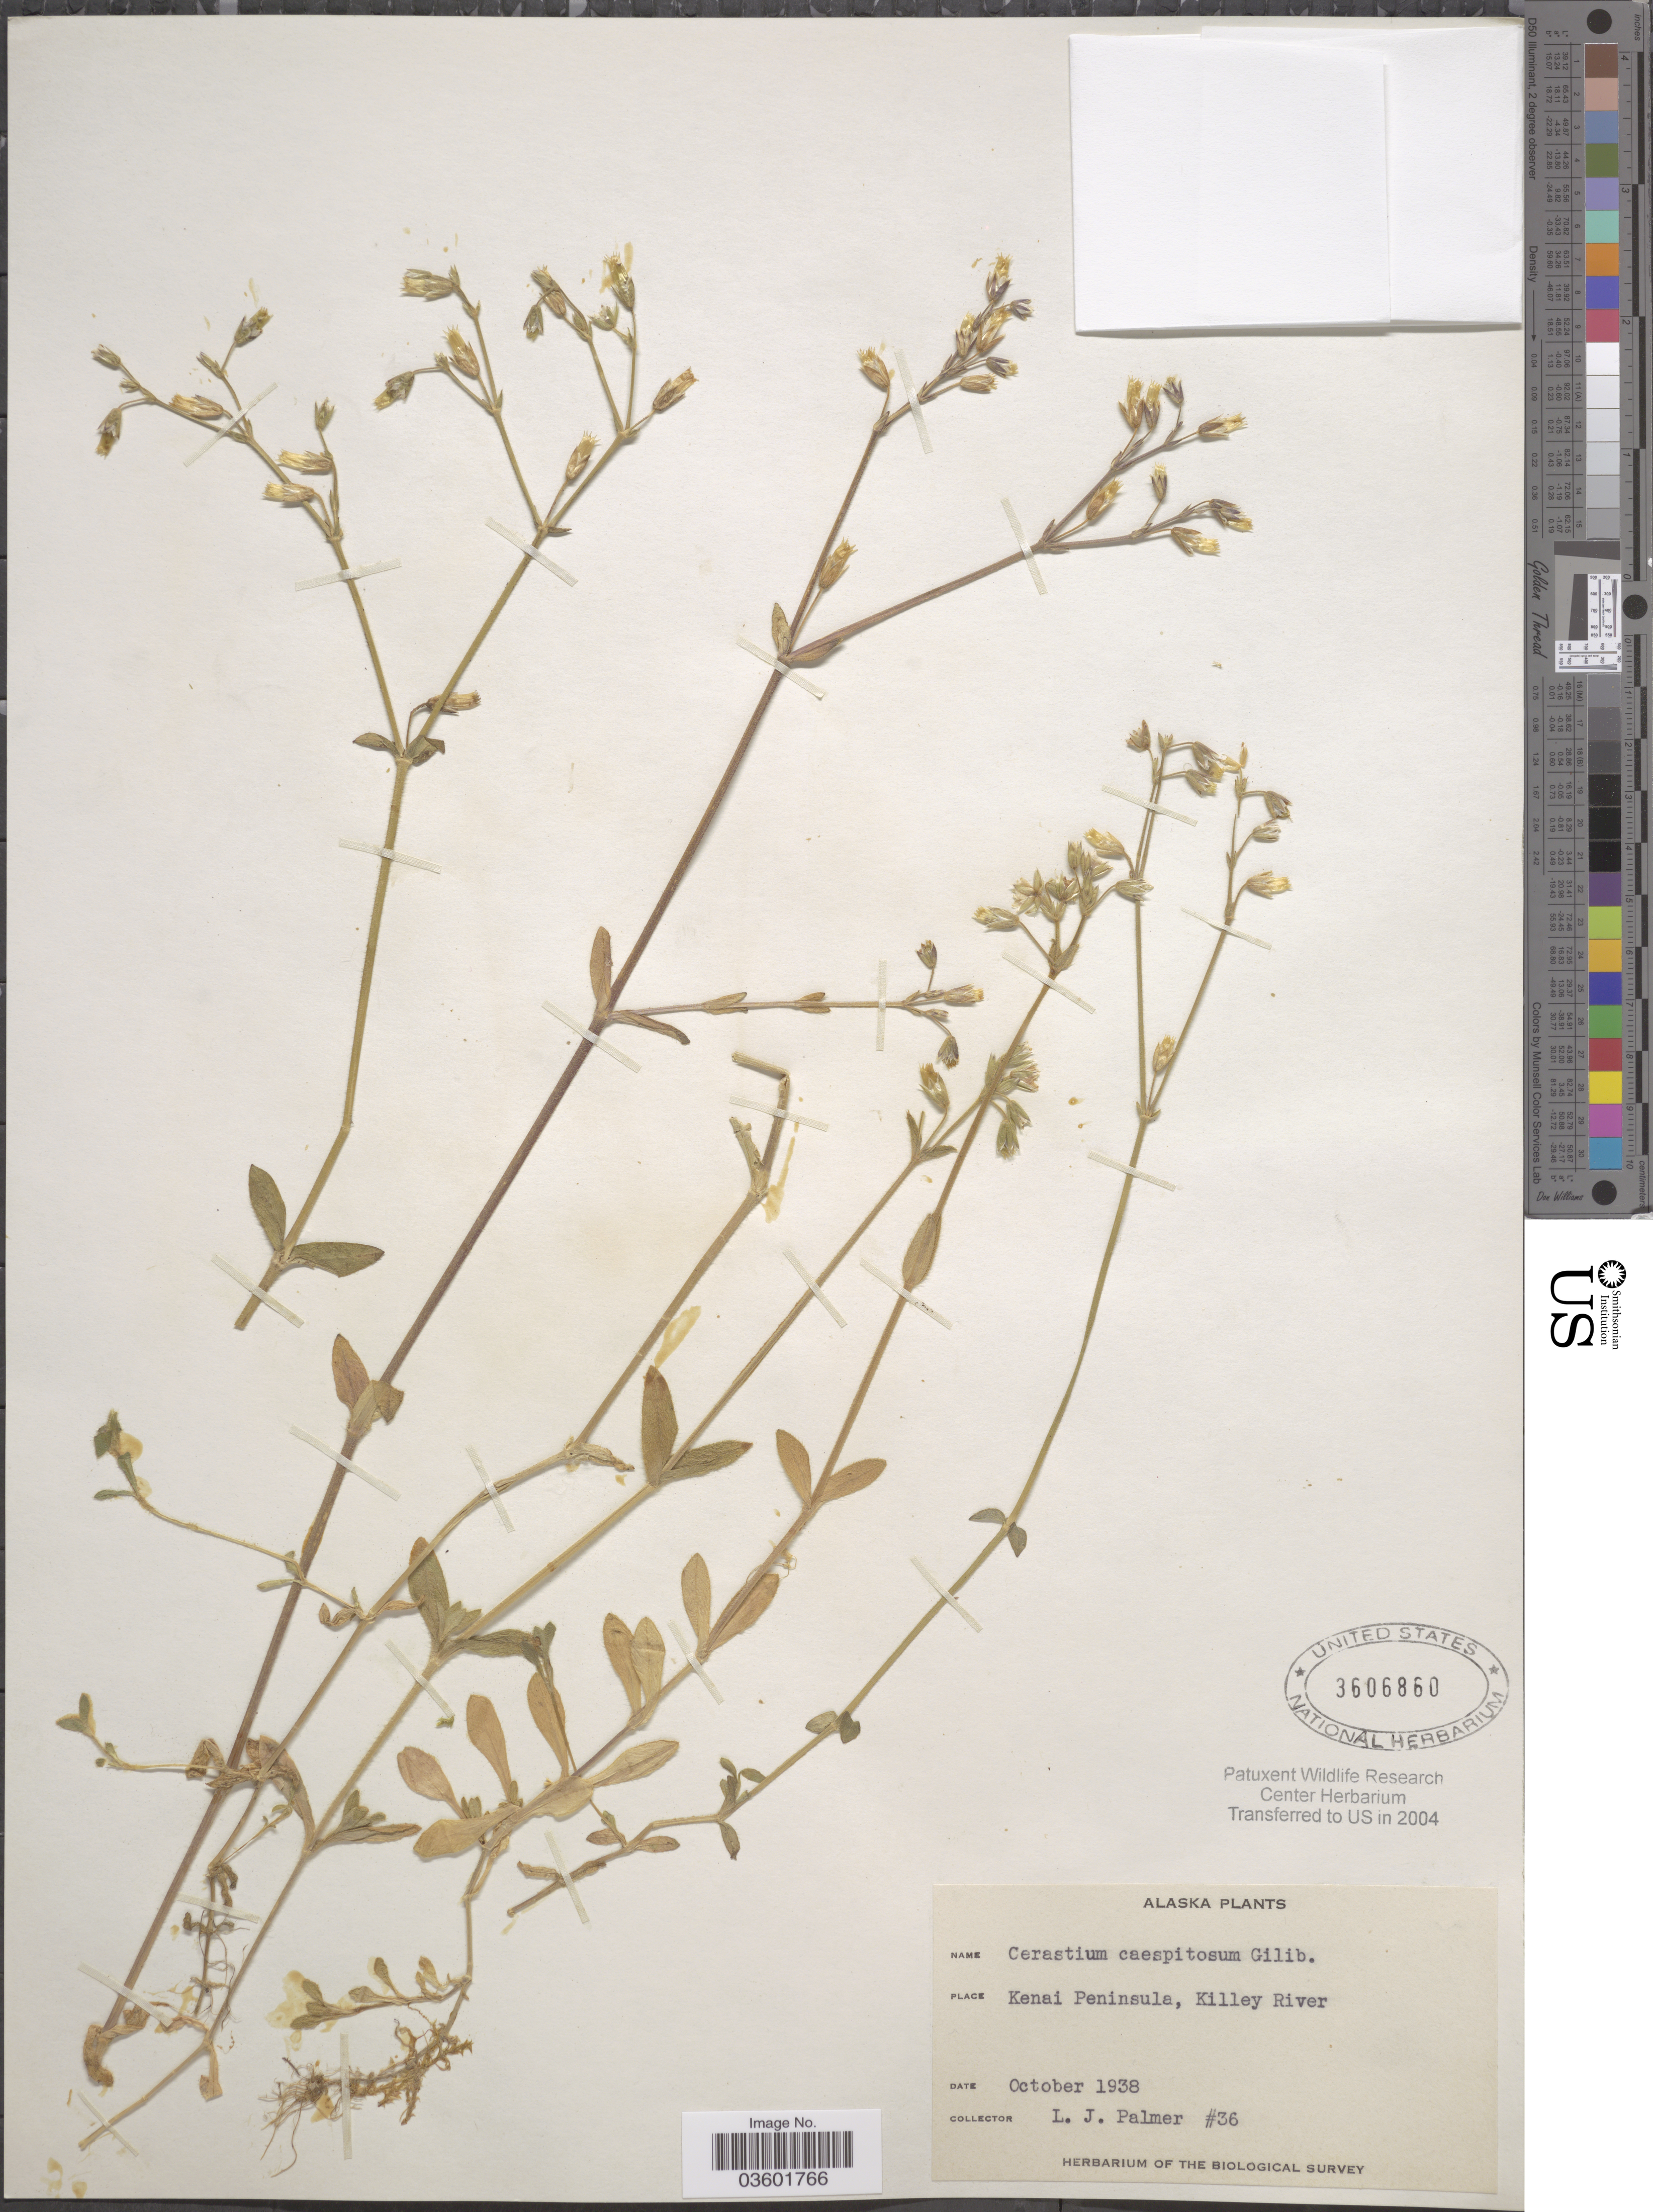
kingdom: Plantae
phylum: Tracheophyta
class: Magnoliopsida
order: Caryophyllales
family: Caryophyllaceae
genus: Cerastium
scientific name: Cerastium caespitosum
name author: Rchb. & Kit.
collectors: L. J. Palmer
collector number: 36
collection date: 1938-10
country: United States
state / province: Alaska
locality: Kenai Peninsula, Killey River.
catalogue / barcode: US 3606860